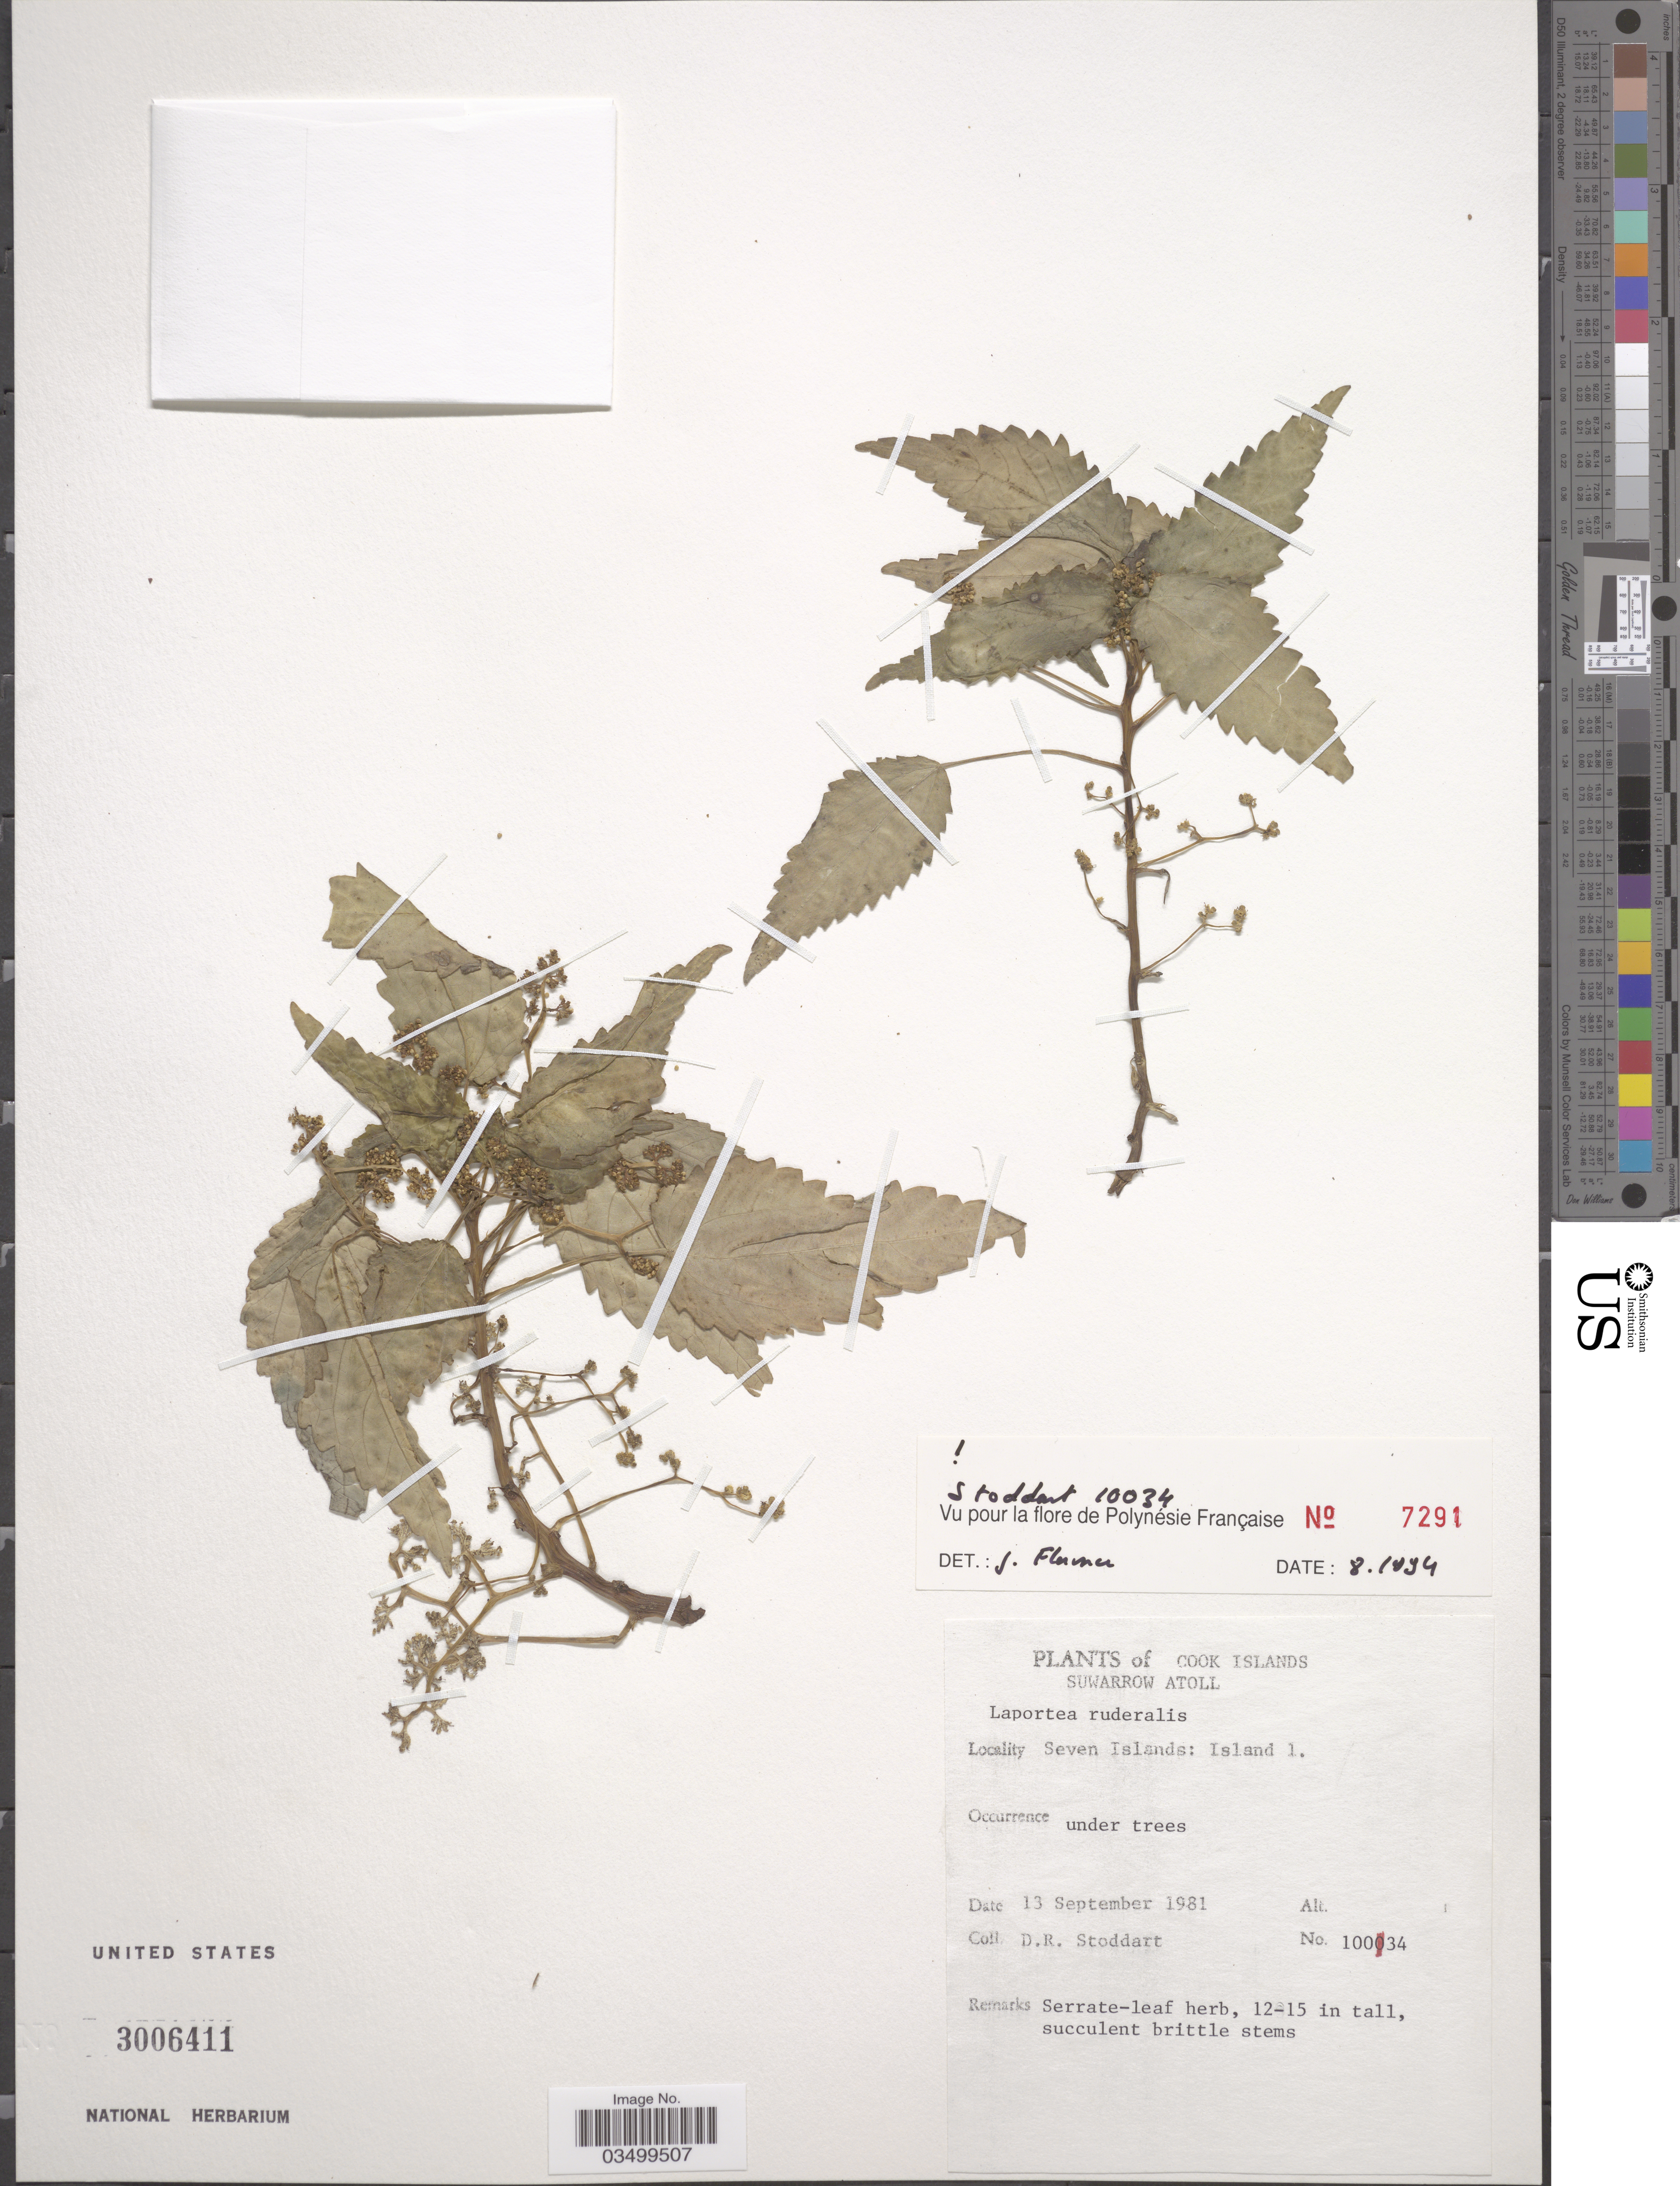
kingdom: Plantae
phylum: Tracheophyta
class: Magnoliopsida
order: Rosales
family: Urticaceae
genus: Laportea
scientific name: Laportea ruderalis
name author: (G. Forst.) Chew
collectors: D. R. Stoddart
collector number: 10034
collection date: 1981-09-13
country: Cook Islands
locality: Suwarrow Atoll. Seven Islands: Island 1.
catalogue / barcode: US 3006411